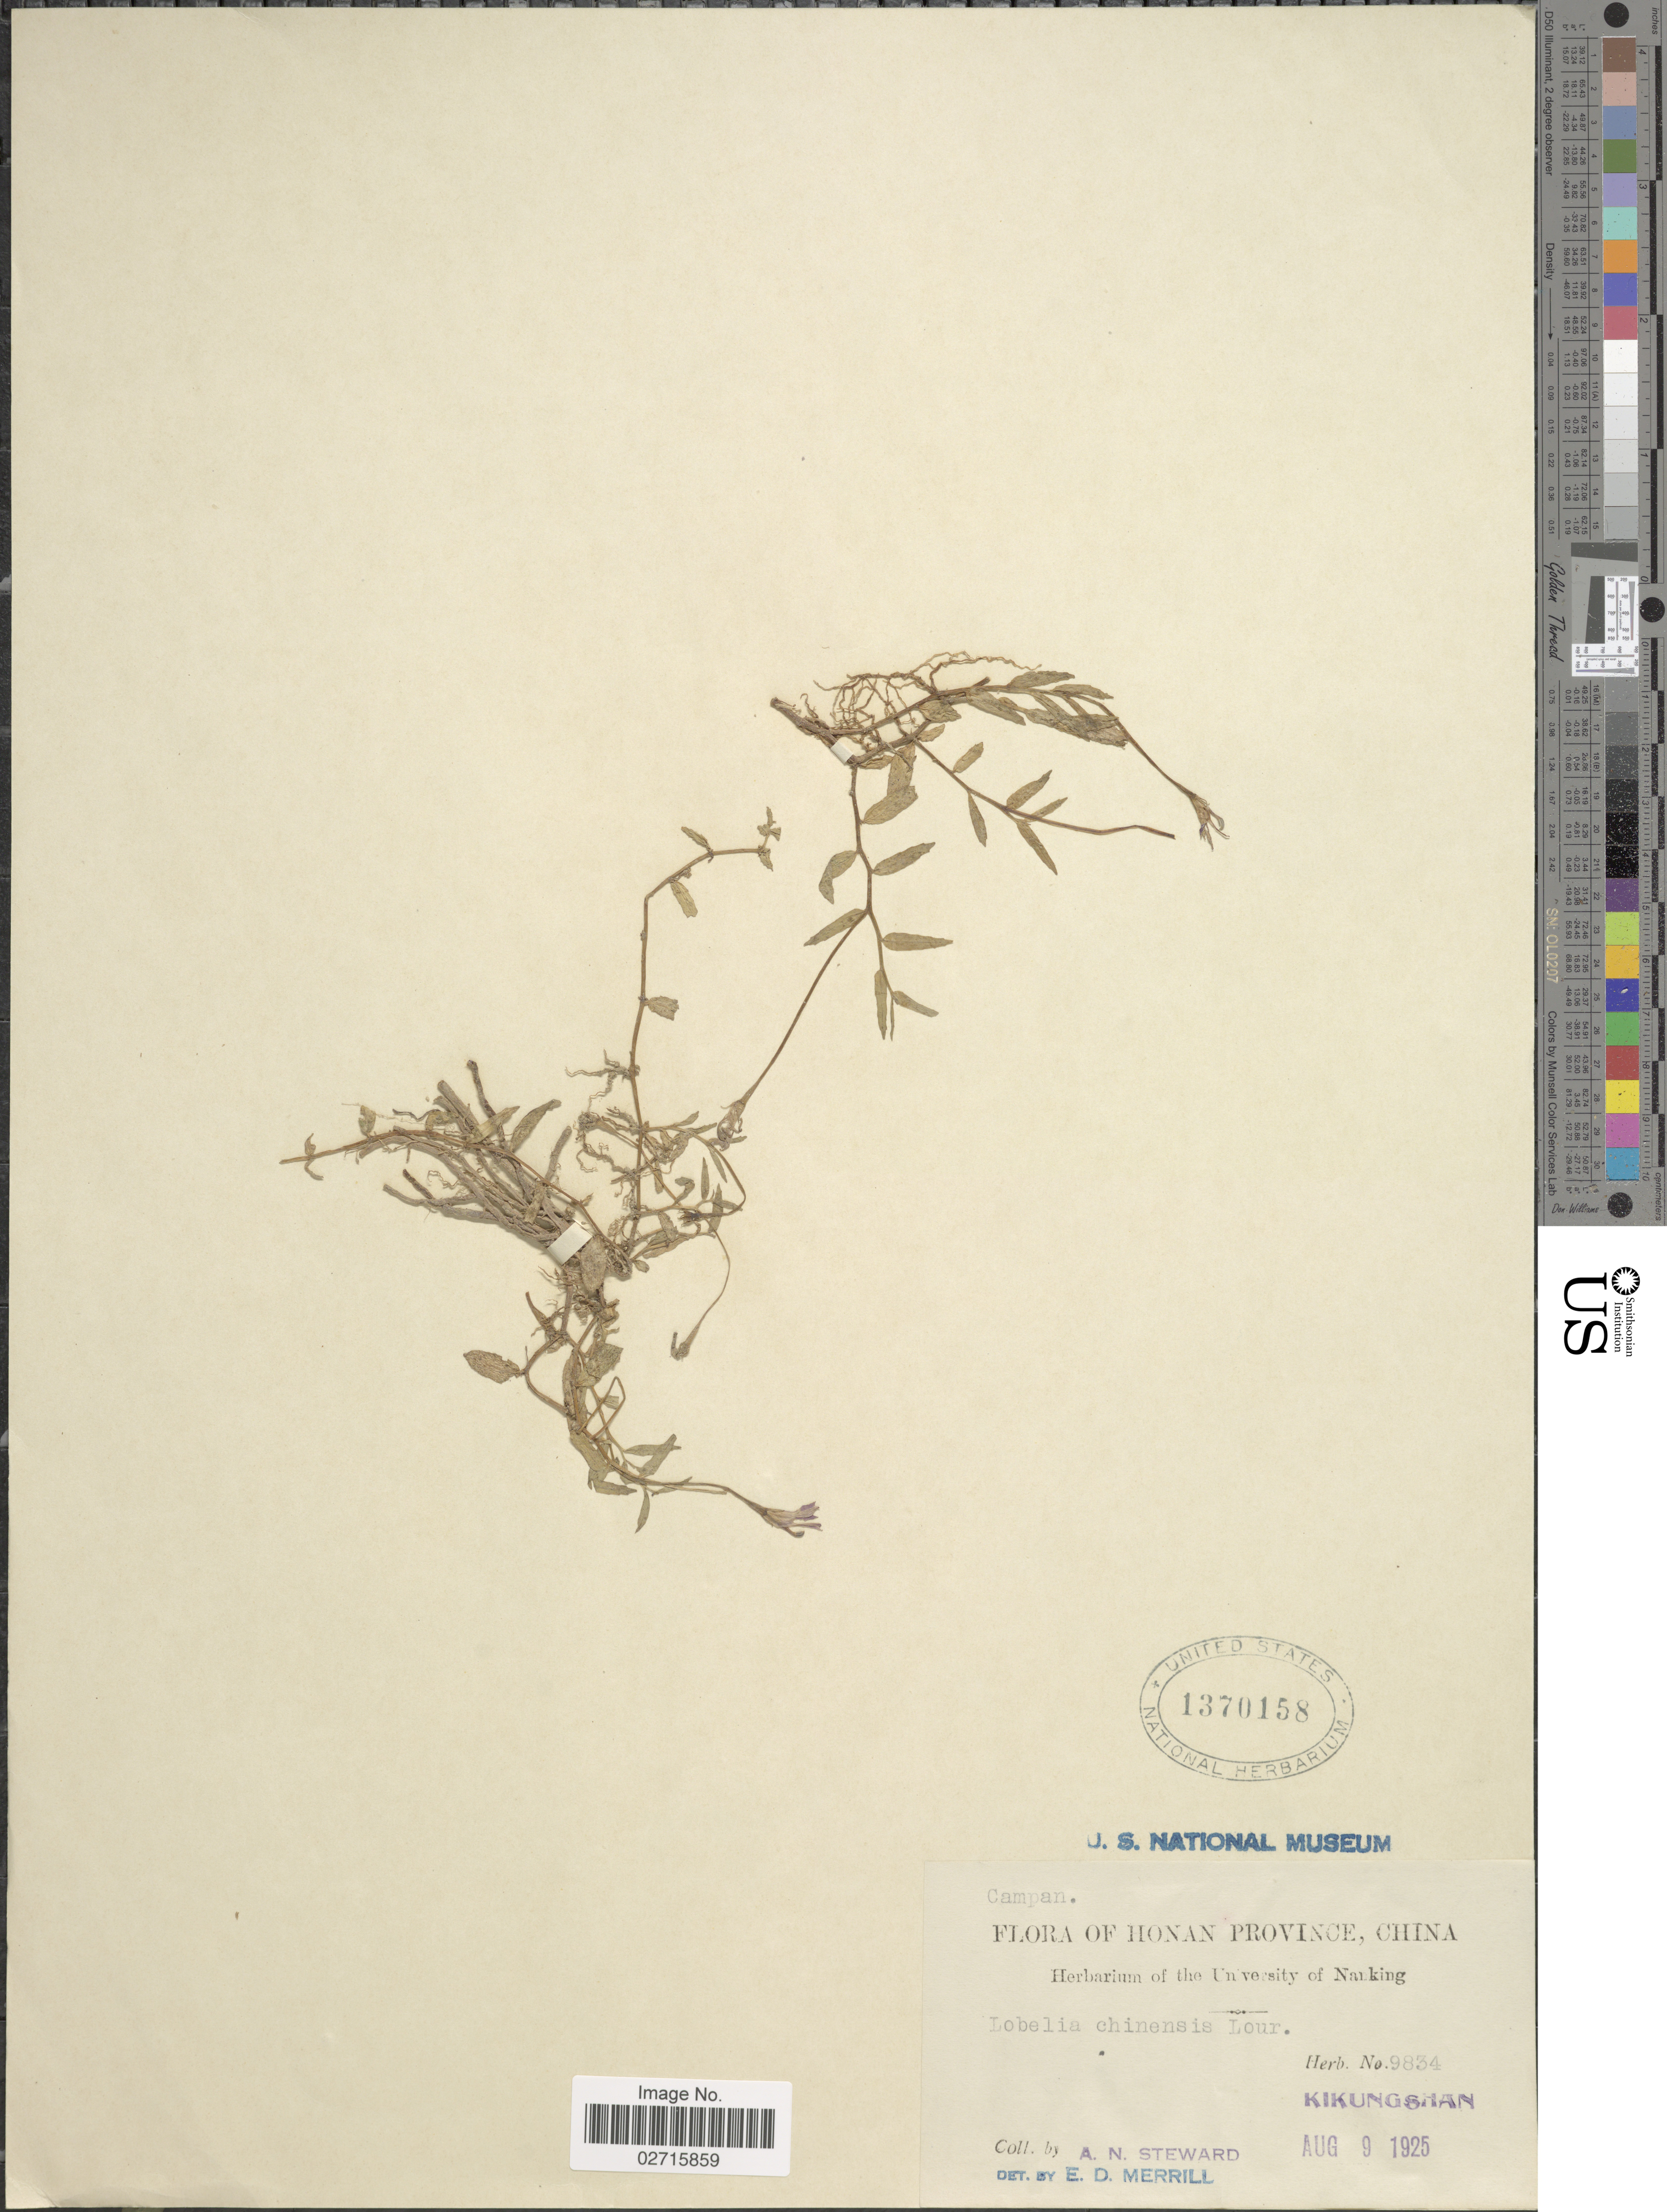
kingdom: Plantae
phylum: Tracheophyta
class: Magnoliopsida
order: Asterales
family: Campanulaceae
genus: Lobelia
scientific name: Lobelia chinensis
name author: Lour.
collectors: A. N. Steward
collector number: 9834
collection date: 1925-08-09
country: China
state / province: Henan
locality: Honan Province, Kikungshan.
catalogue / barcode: US 1370158